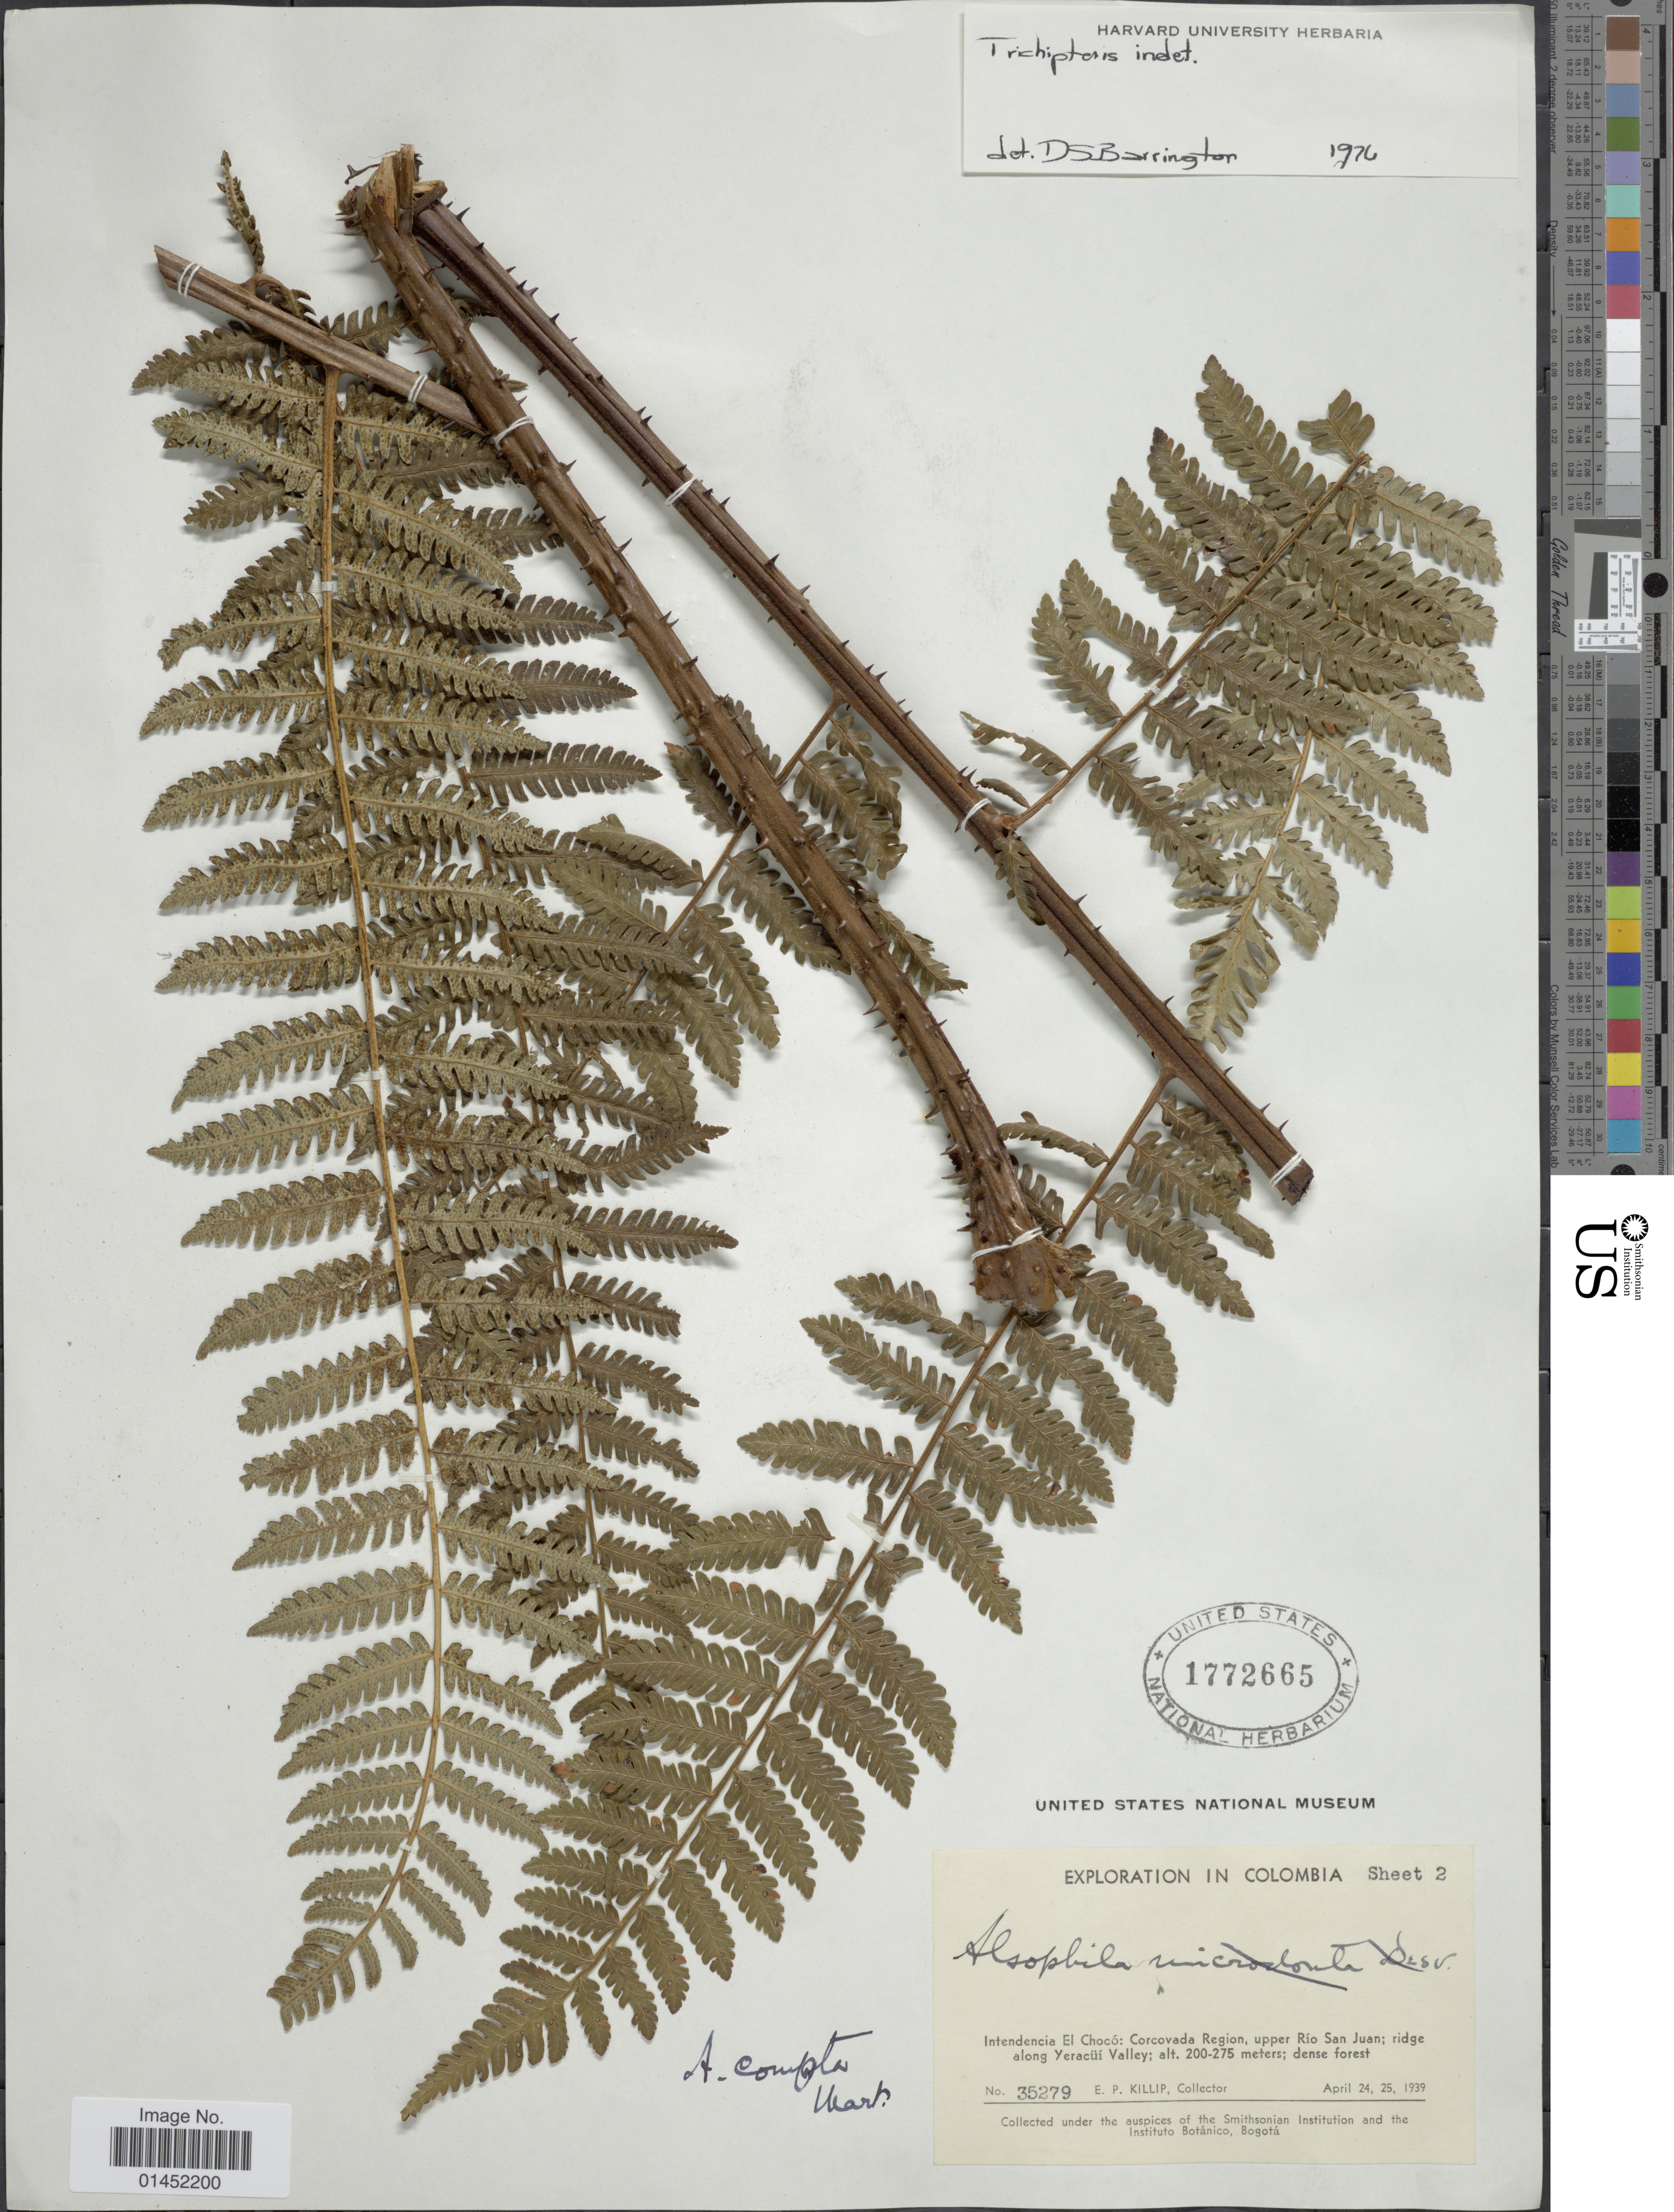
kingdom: Plantae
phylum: Tracheophyta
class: Polypodiopsida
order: Cyatheales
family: Cyatheaceae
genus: Cyathea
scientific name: Cyathea multiflora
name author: Sm.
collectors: E. P. Killip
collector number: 35279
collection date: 1939-04-24/1939-04-25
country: Colombia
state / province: Chocó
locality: Intendia Chocó: Corcovada Region, upper Rio San Juan; ridge along Yeracüí Valley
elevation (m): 200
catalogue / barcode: US 1772665